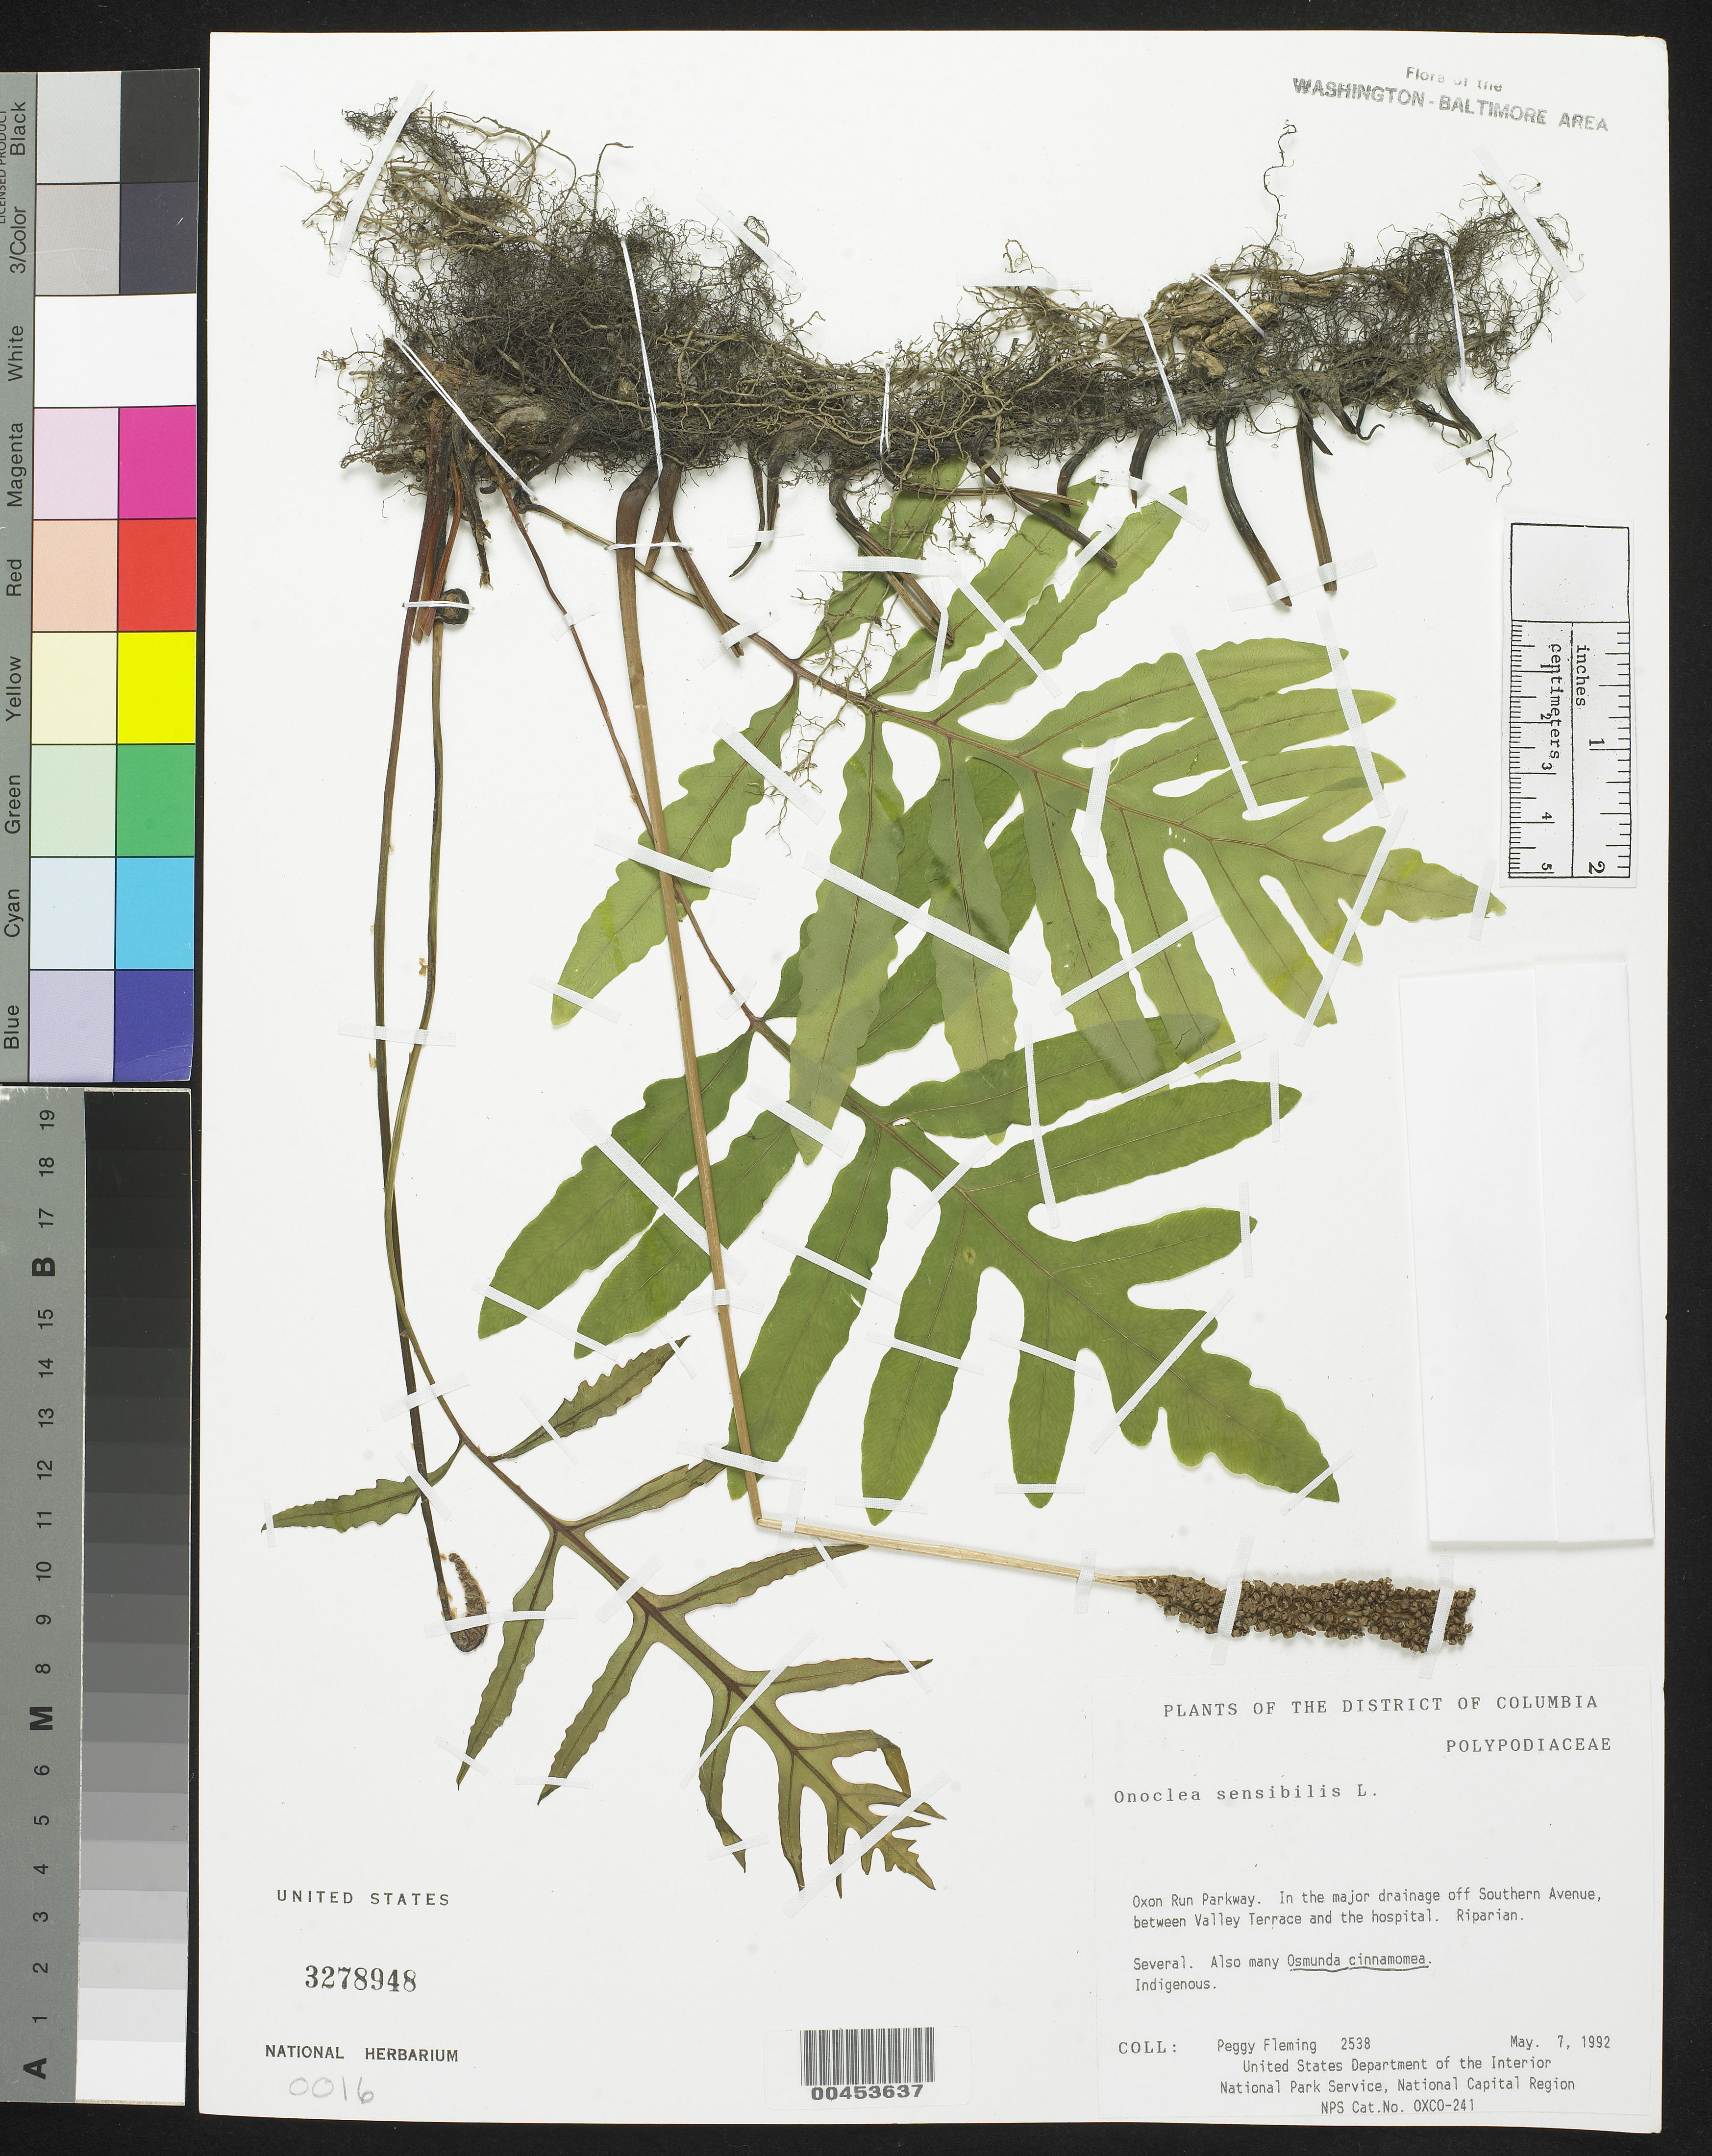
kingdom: Plantae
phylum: Tracheophyta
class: Polypodiopsida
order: Polypodiales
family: Onocleaceae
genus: Onoclea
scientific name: Onoclea sensibilis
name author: L.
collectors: P. Fleming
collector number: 2538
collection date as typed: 07 May 1992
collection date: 1992-05-07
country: United States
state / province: District of Columbia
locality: Oxon Run Parkway, Drainage off southern Ave, between Valley Terrace and Thehospital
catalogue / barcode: US 3278948